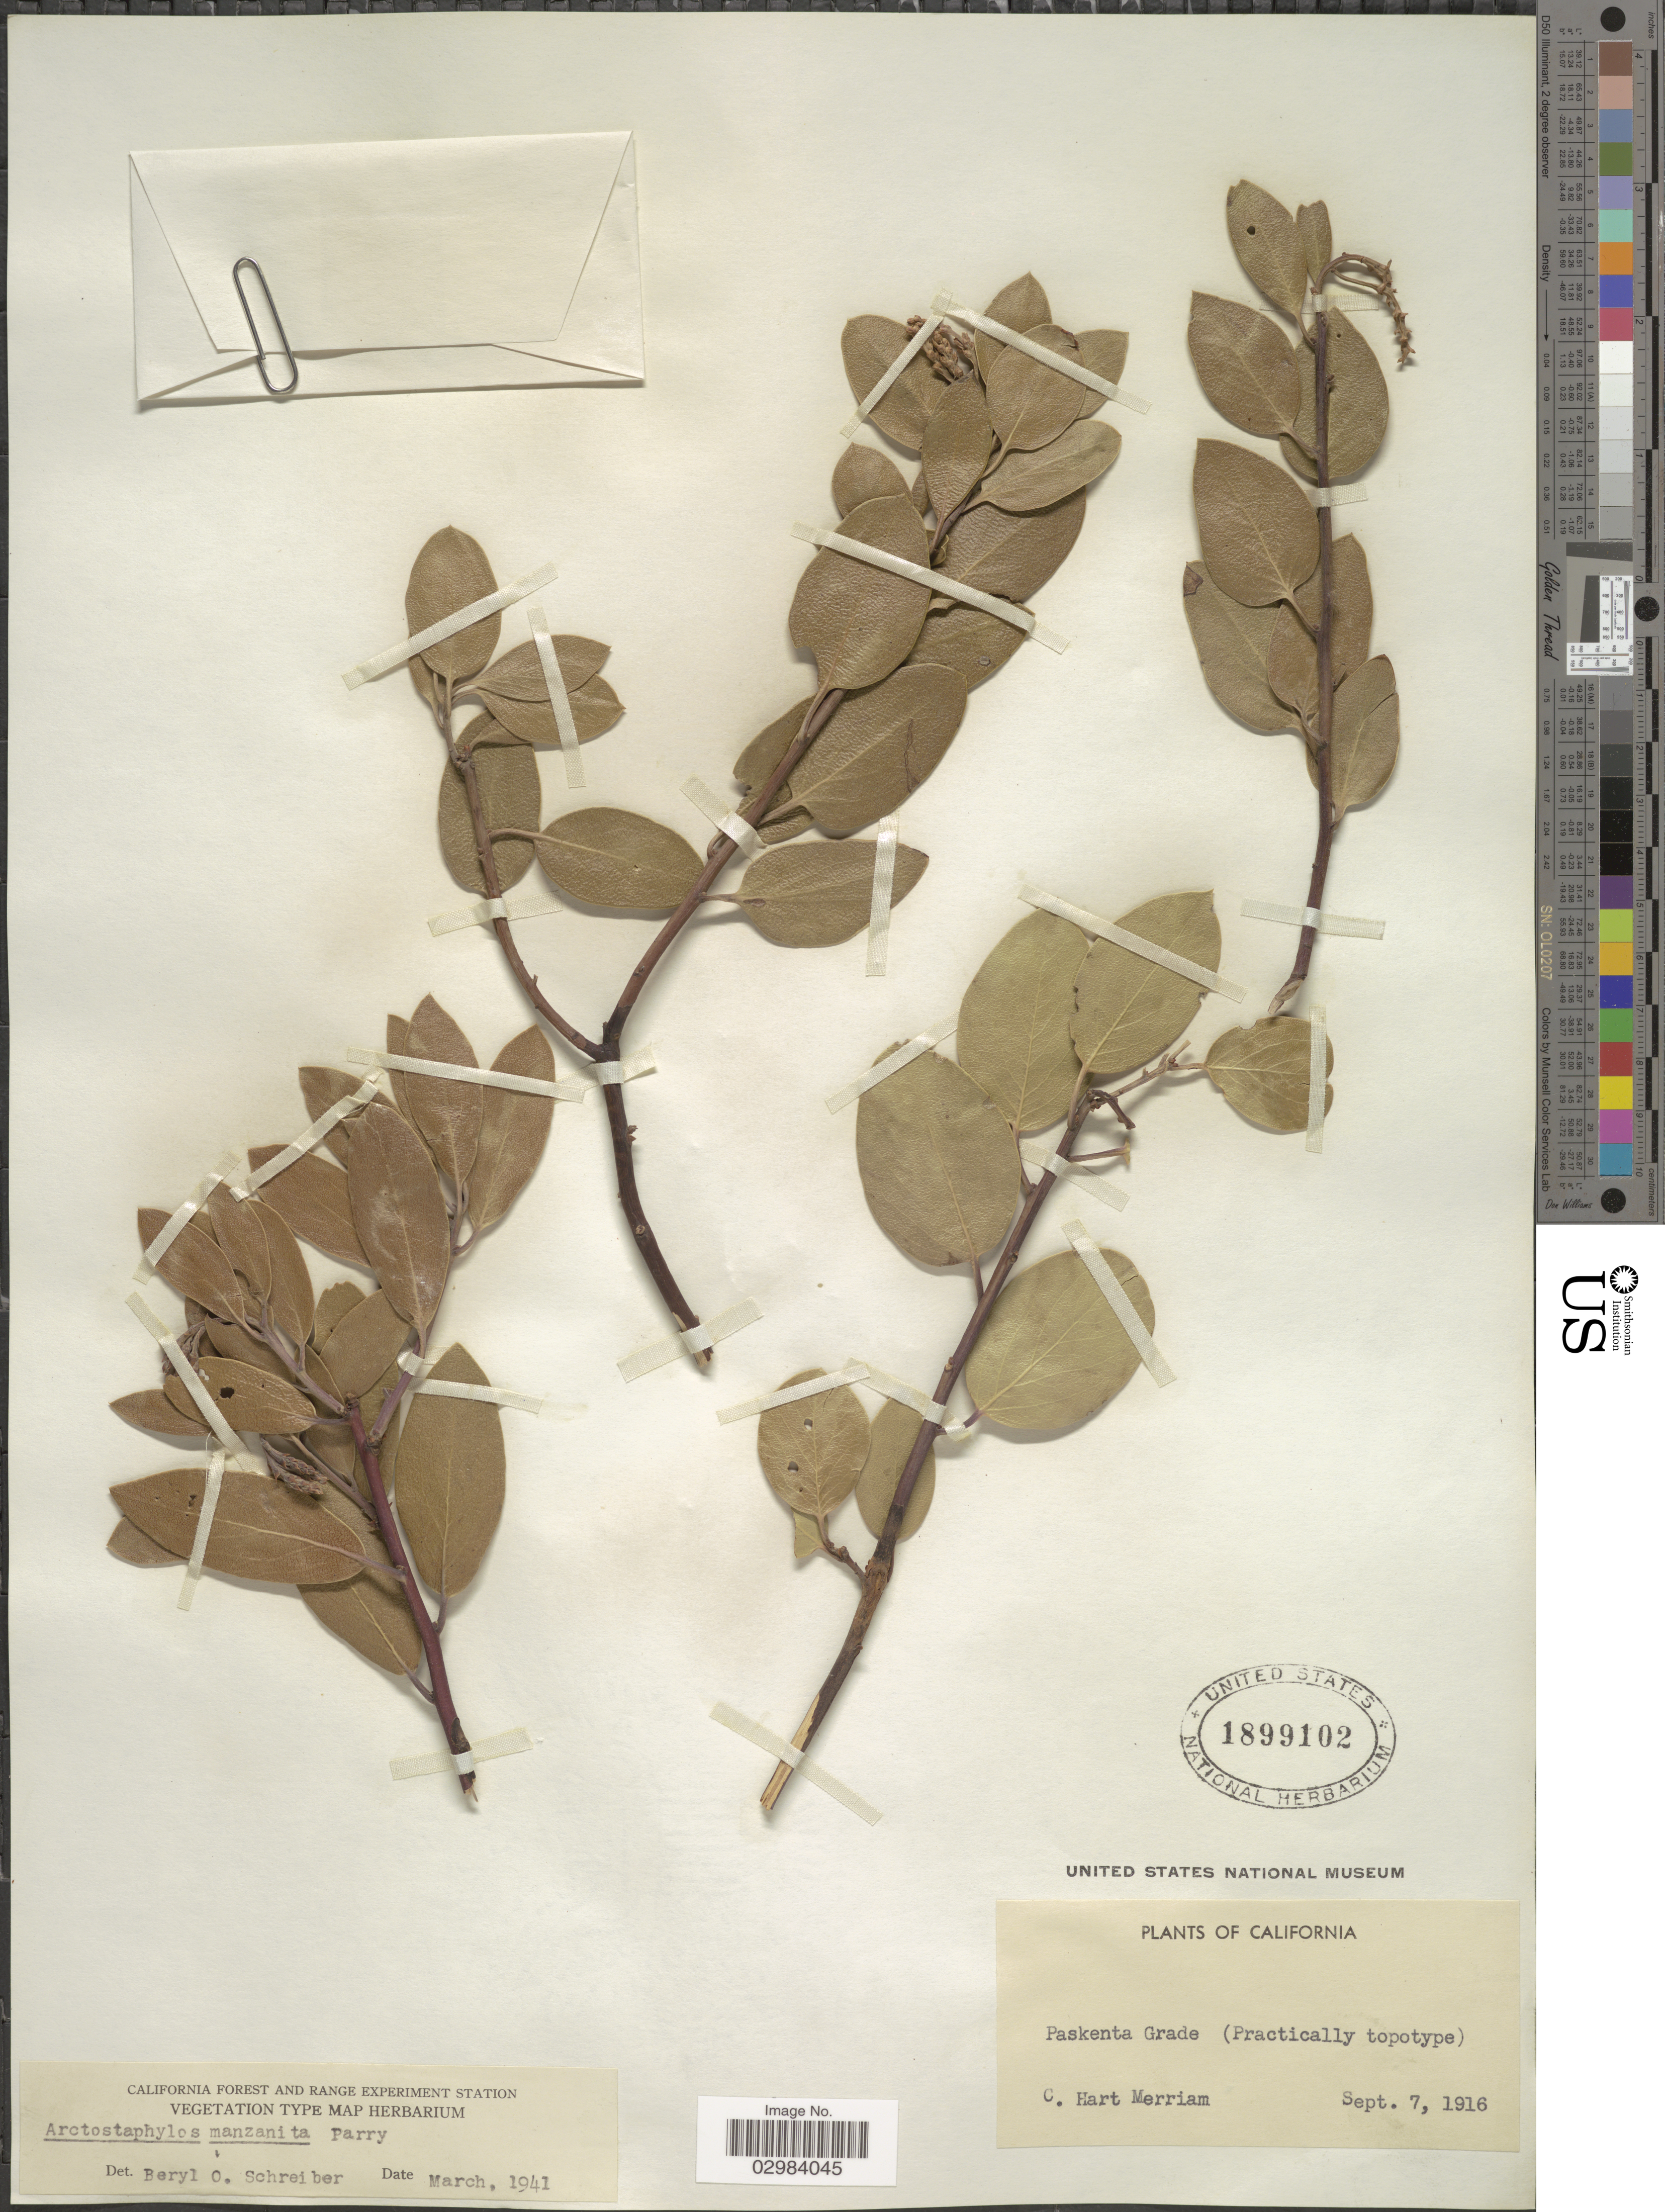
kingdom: Plantae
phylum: Tracheophyta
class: Magnoliopsida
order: Ericales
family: Ericaceae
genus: Arctostaphylos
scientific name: Arctostaphylos manzanita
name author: Parry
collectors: C. Merriam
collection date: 1916-09-07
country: United States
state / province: California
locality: Paskenta Grade.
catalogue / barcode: US 1899102